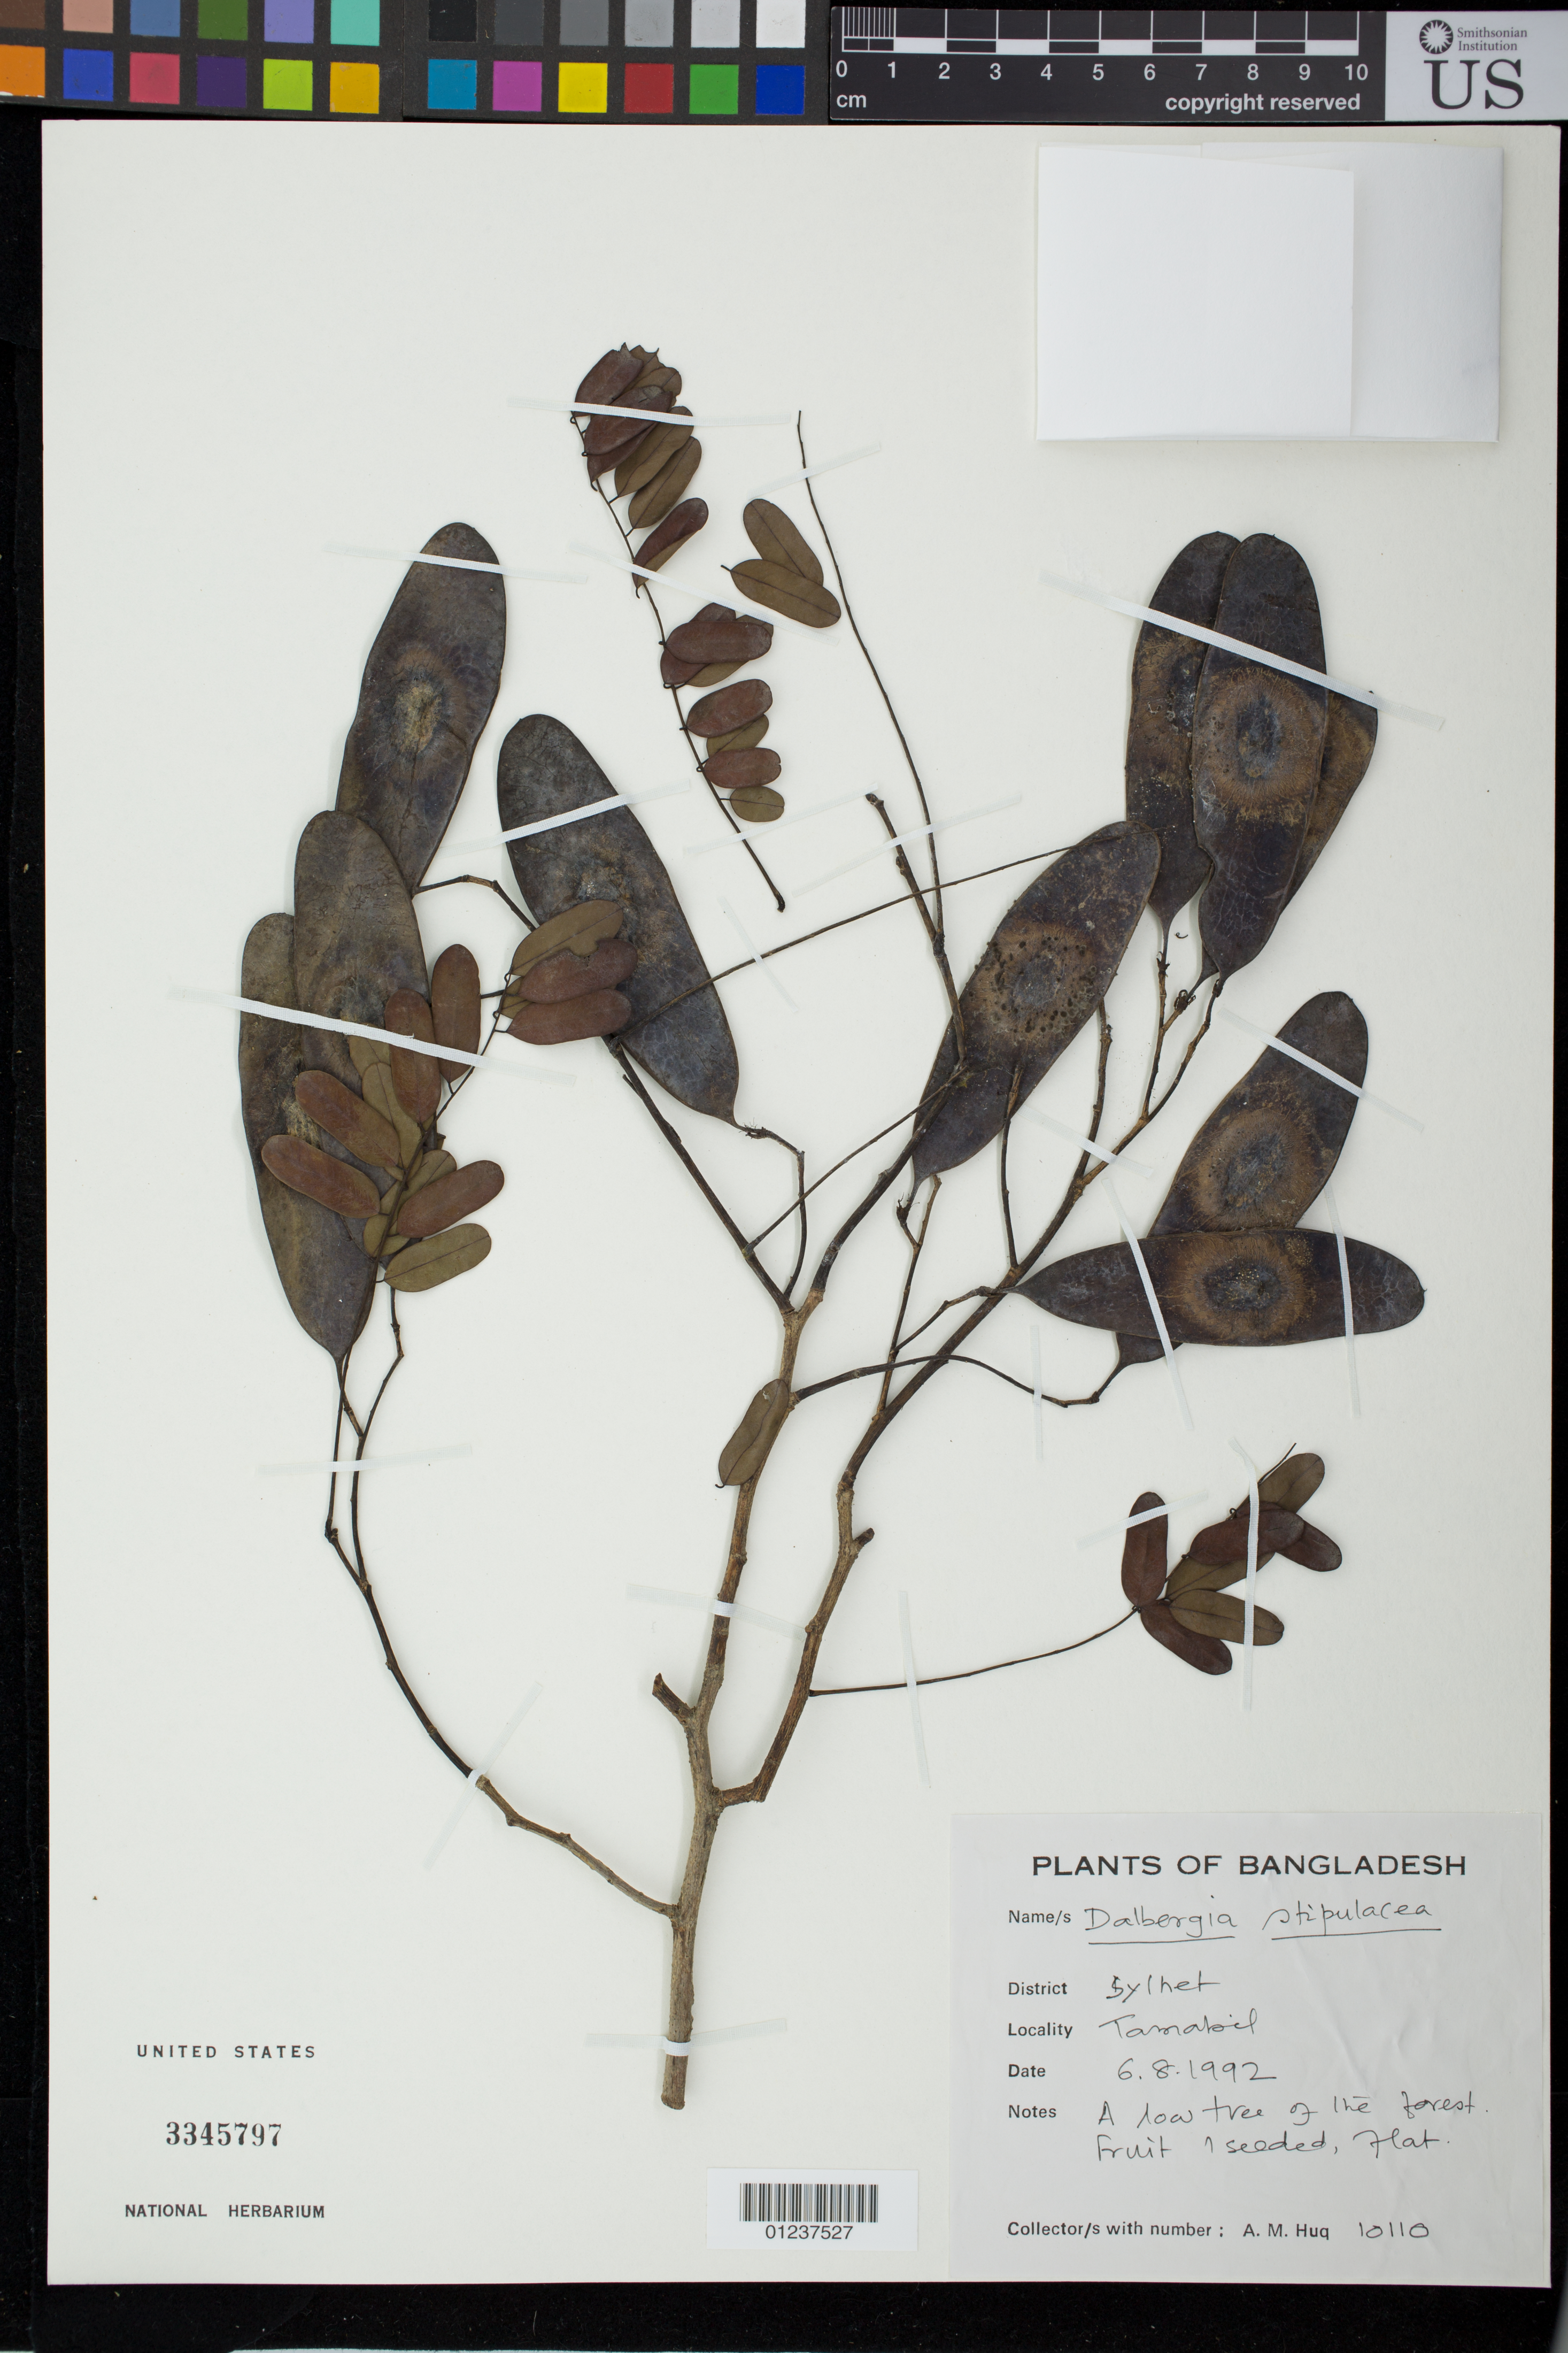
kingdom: Plantae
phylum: Tracheophyta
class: Magnoliopsida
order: Fabales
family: Fabaceae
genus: Dalbergia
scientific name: Dalbergia stipulacea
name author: Roxb.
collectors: A. M. Huq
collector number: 10110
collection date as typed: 06 Aug 1992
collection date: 1992-08-06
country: Bangladesh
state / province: Bylhet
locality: Tamabil.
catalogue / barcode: US 3345797